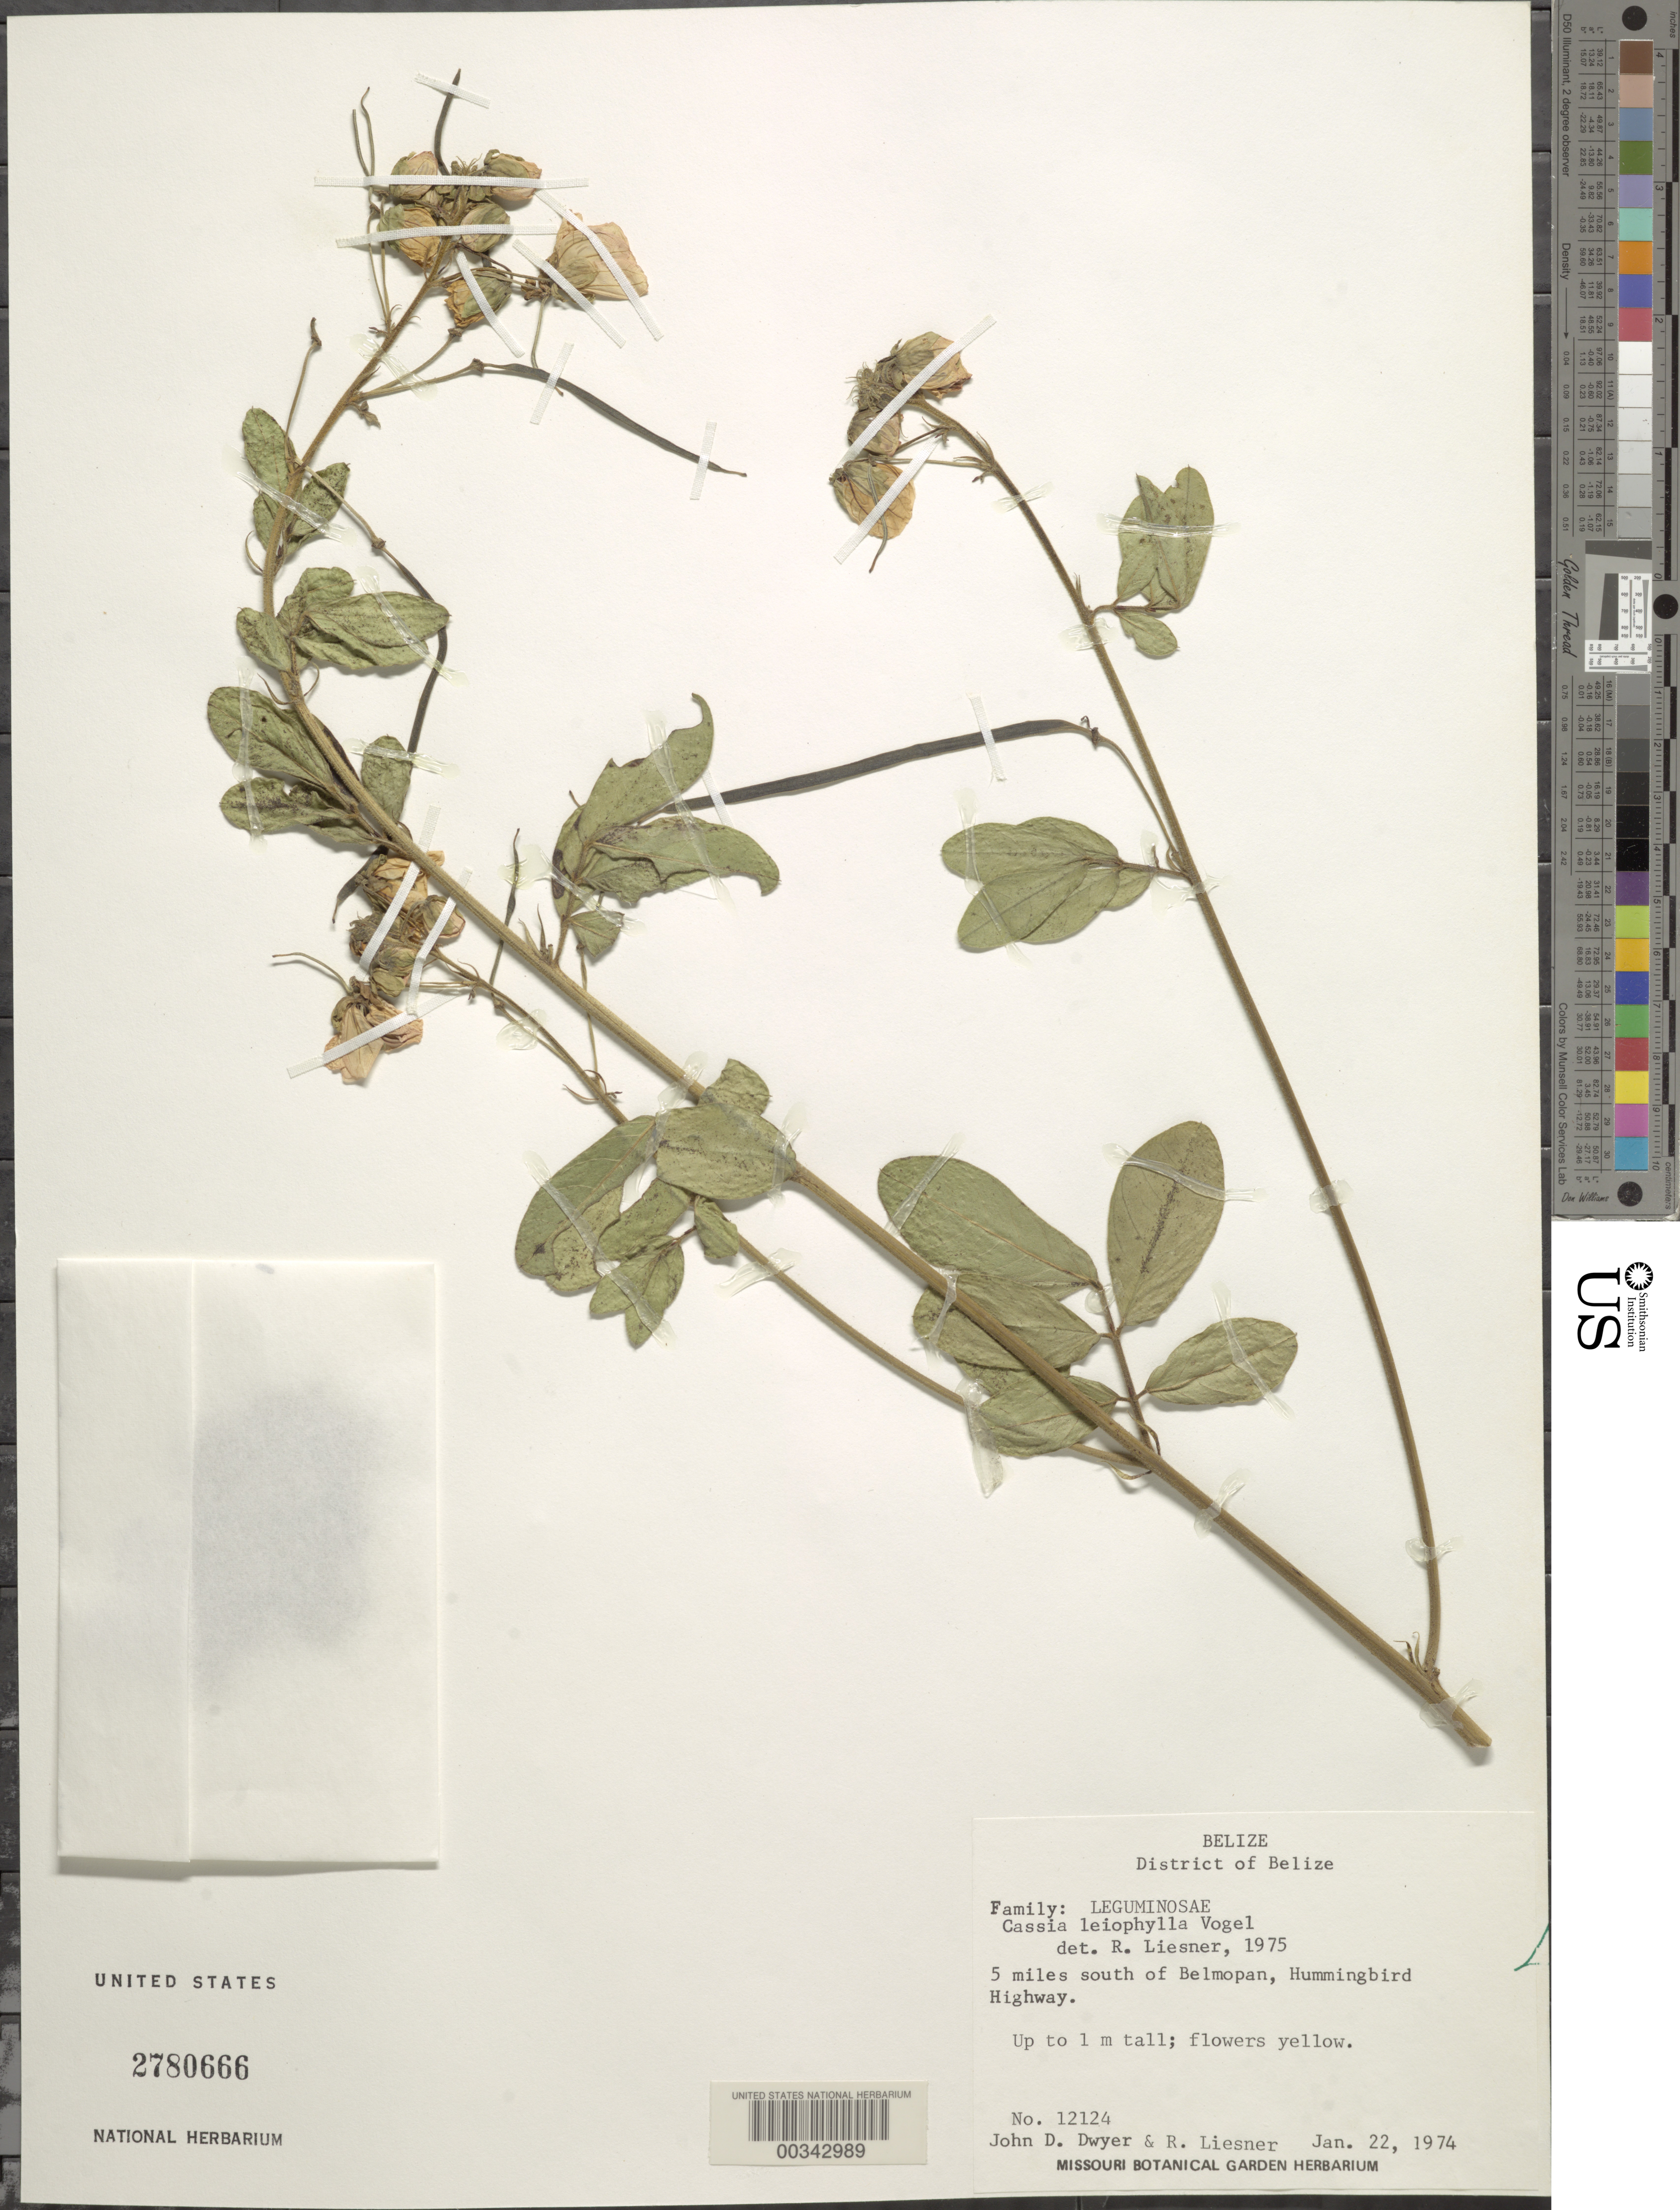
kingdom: Plantae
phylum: Tracheophyta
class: Magnoliopsida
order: Fabales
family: Fabaceae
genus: Senna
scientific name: Senna leiophylla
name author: (Vogel) H.S. Irwin & Barneby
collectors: J. D. Dwyer & R. L. Liesner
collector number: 12124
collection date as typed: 22 Jan 1974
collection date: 1974-01-22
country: Belize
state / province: Belize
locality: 5 mi S of Belmopan, Hummingbird Highway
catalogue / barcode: US 2780666